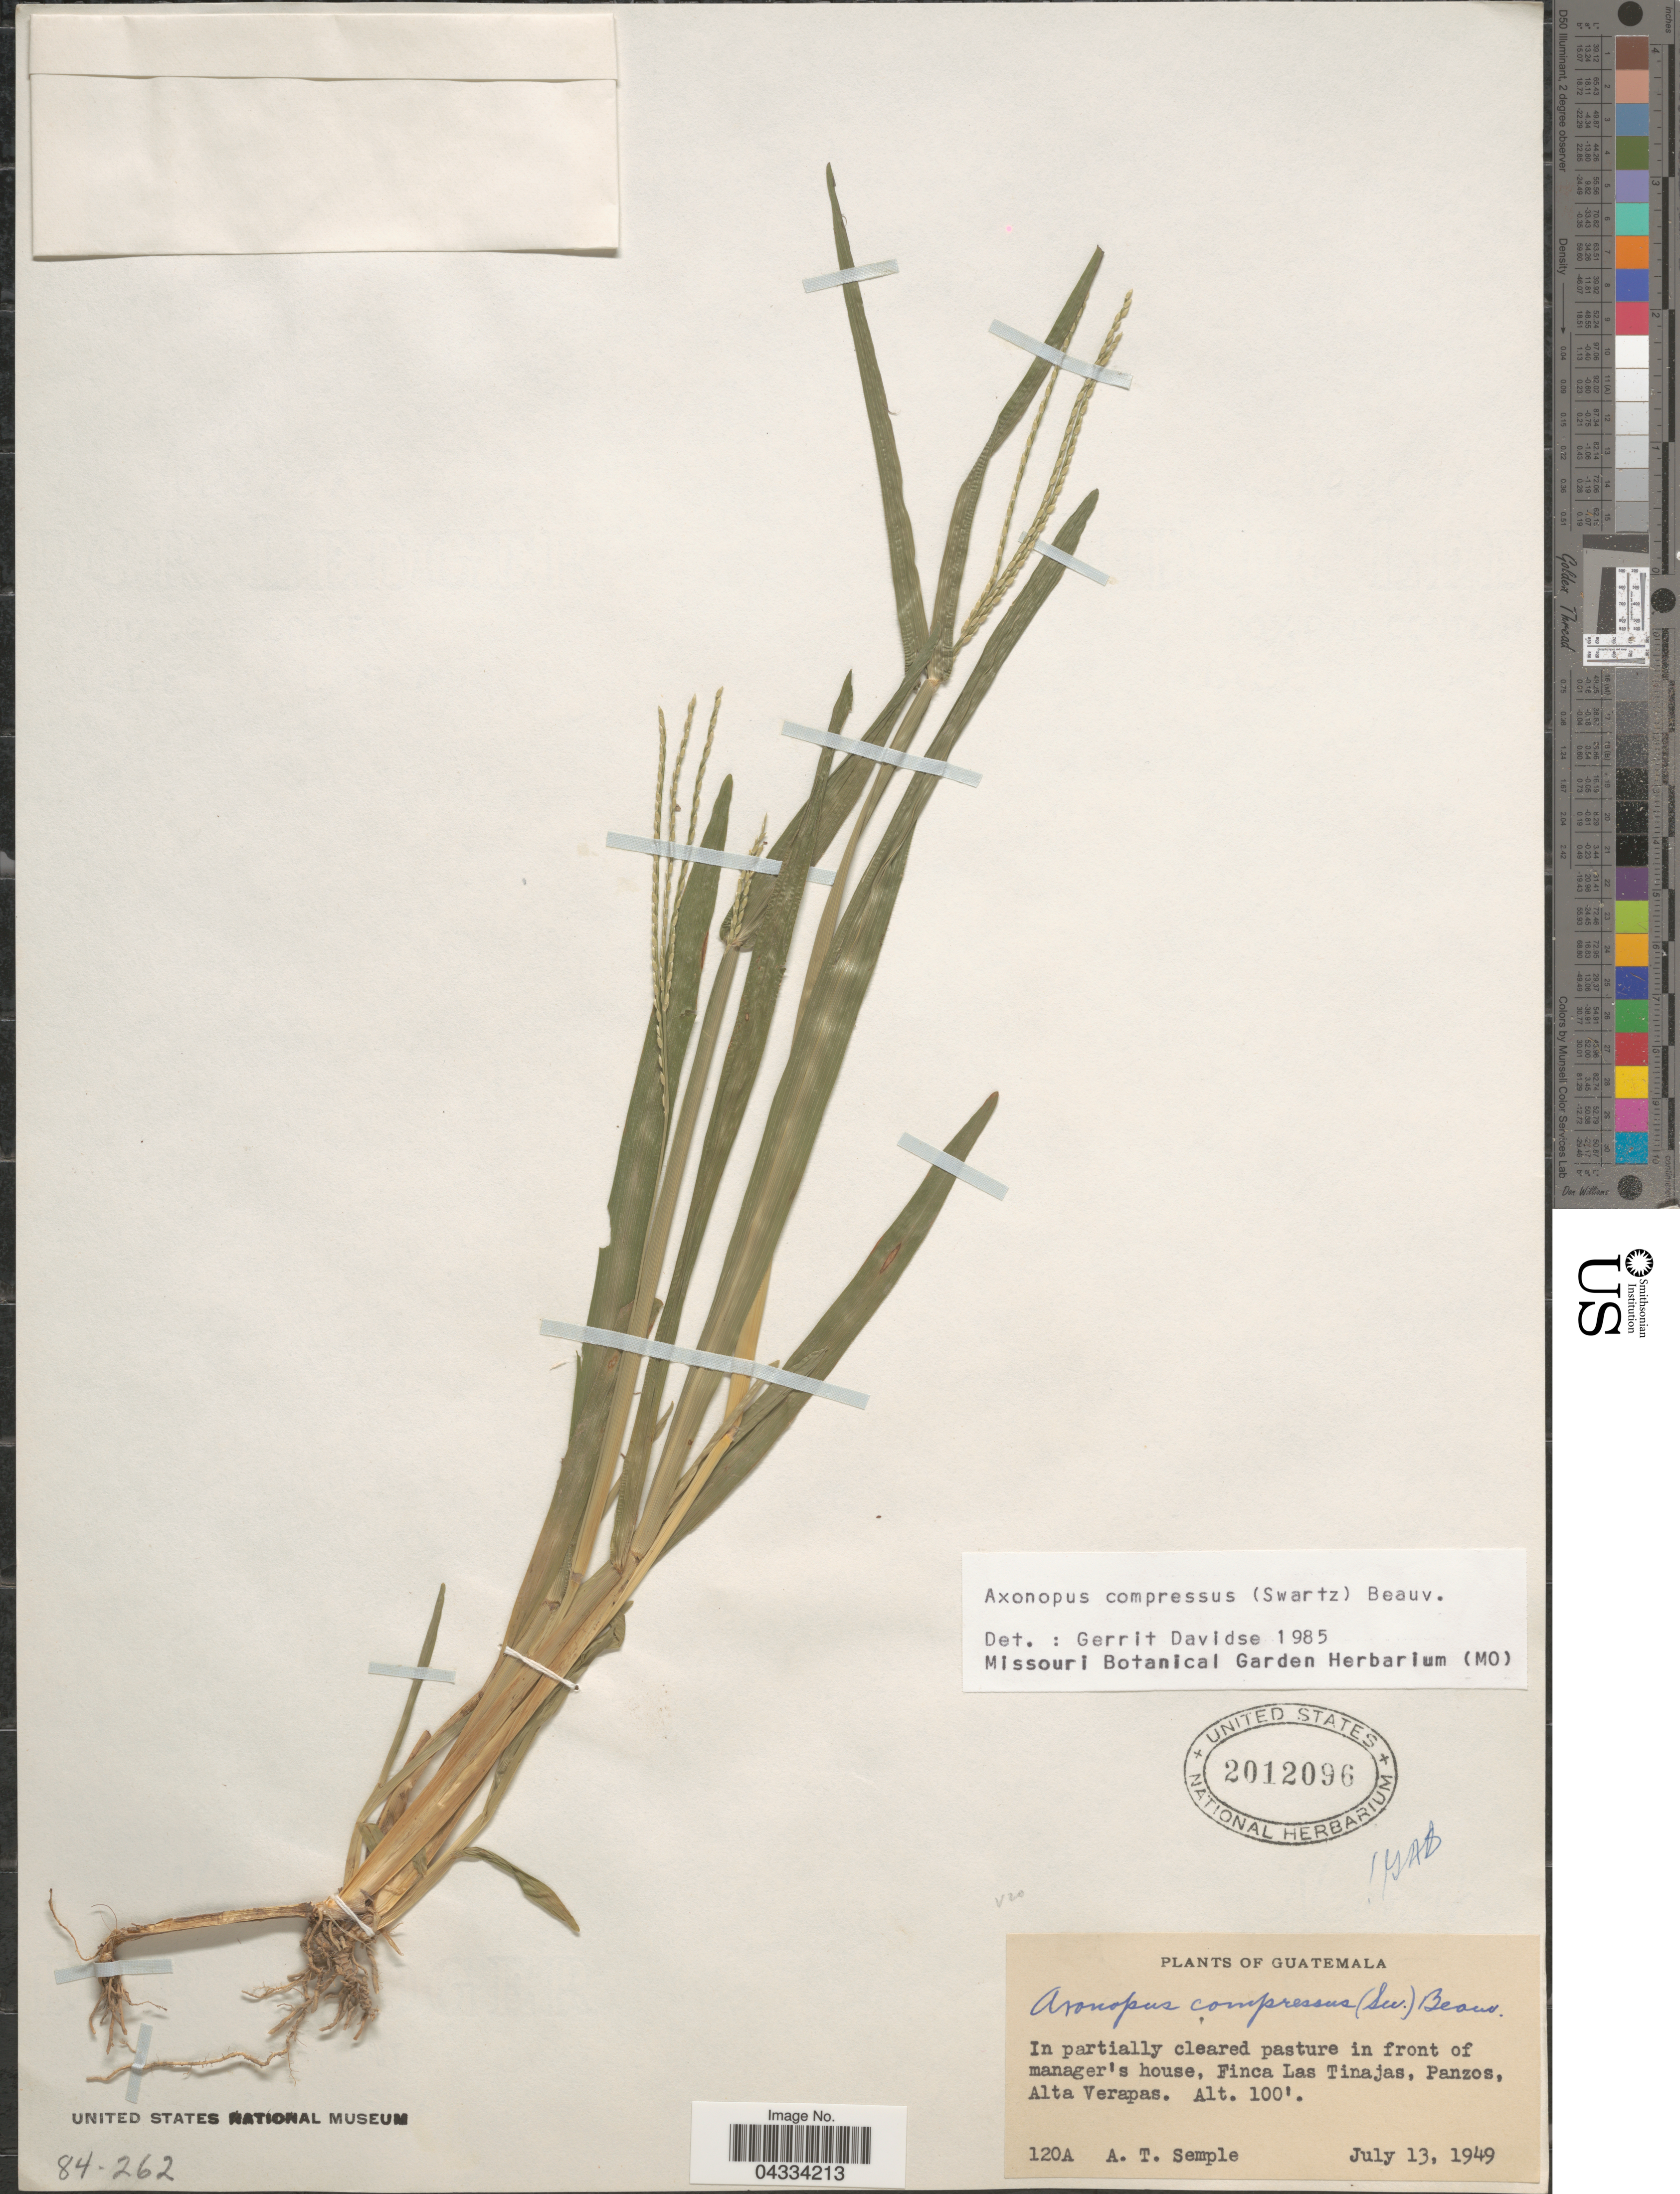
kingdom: Plantae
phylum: Tracheophyta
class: Liliopsida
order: Poales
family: Poaceae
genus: Axonopus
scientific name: Axonopus compressus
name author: (Sw.) P. Beauv.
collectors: A. Semple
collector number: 120A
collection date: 1949-07-13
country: Guatemala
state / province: Alta Verapaz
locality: In partially cleared pasture in front of manager's house, Fincal Las Tinajas, Panzos, Alta Verapas.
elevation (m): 30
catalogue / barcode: US 2012096